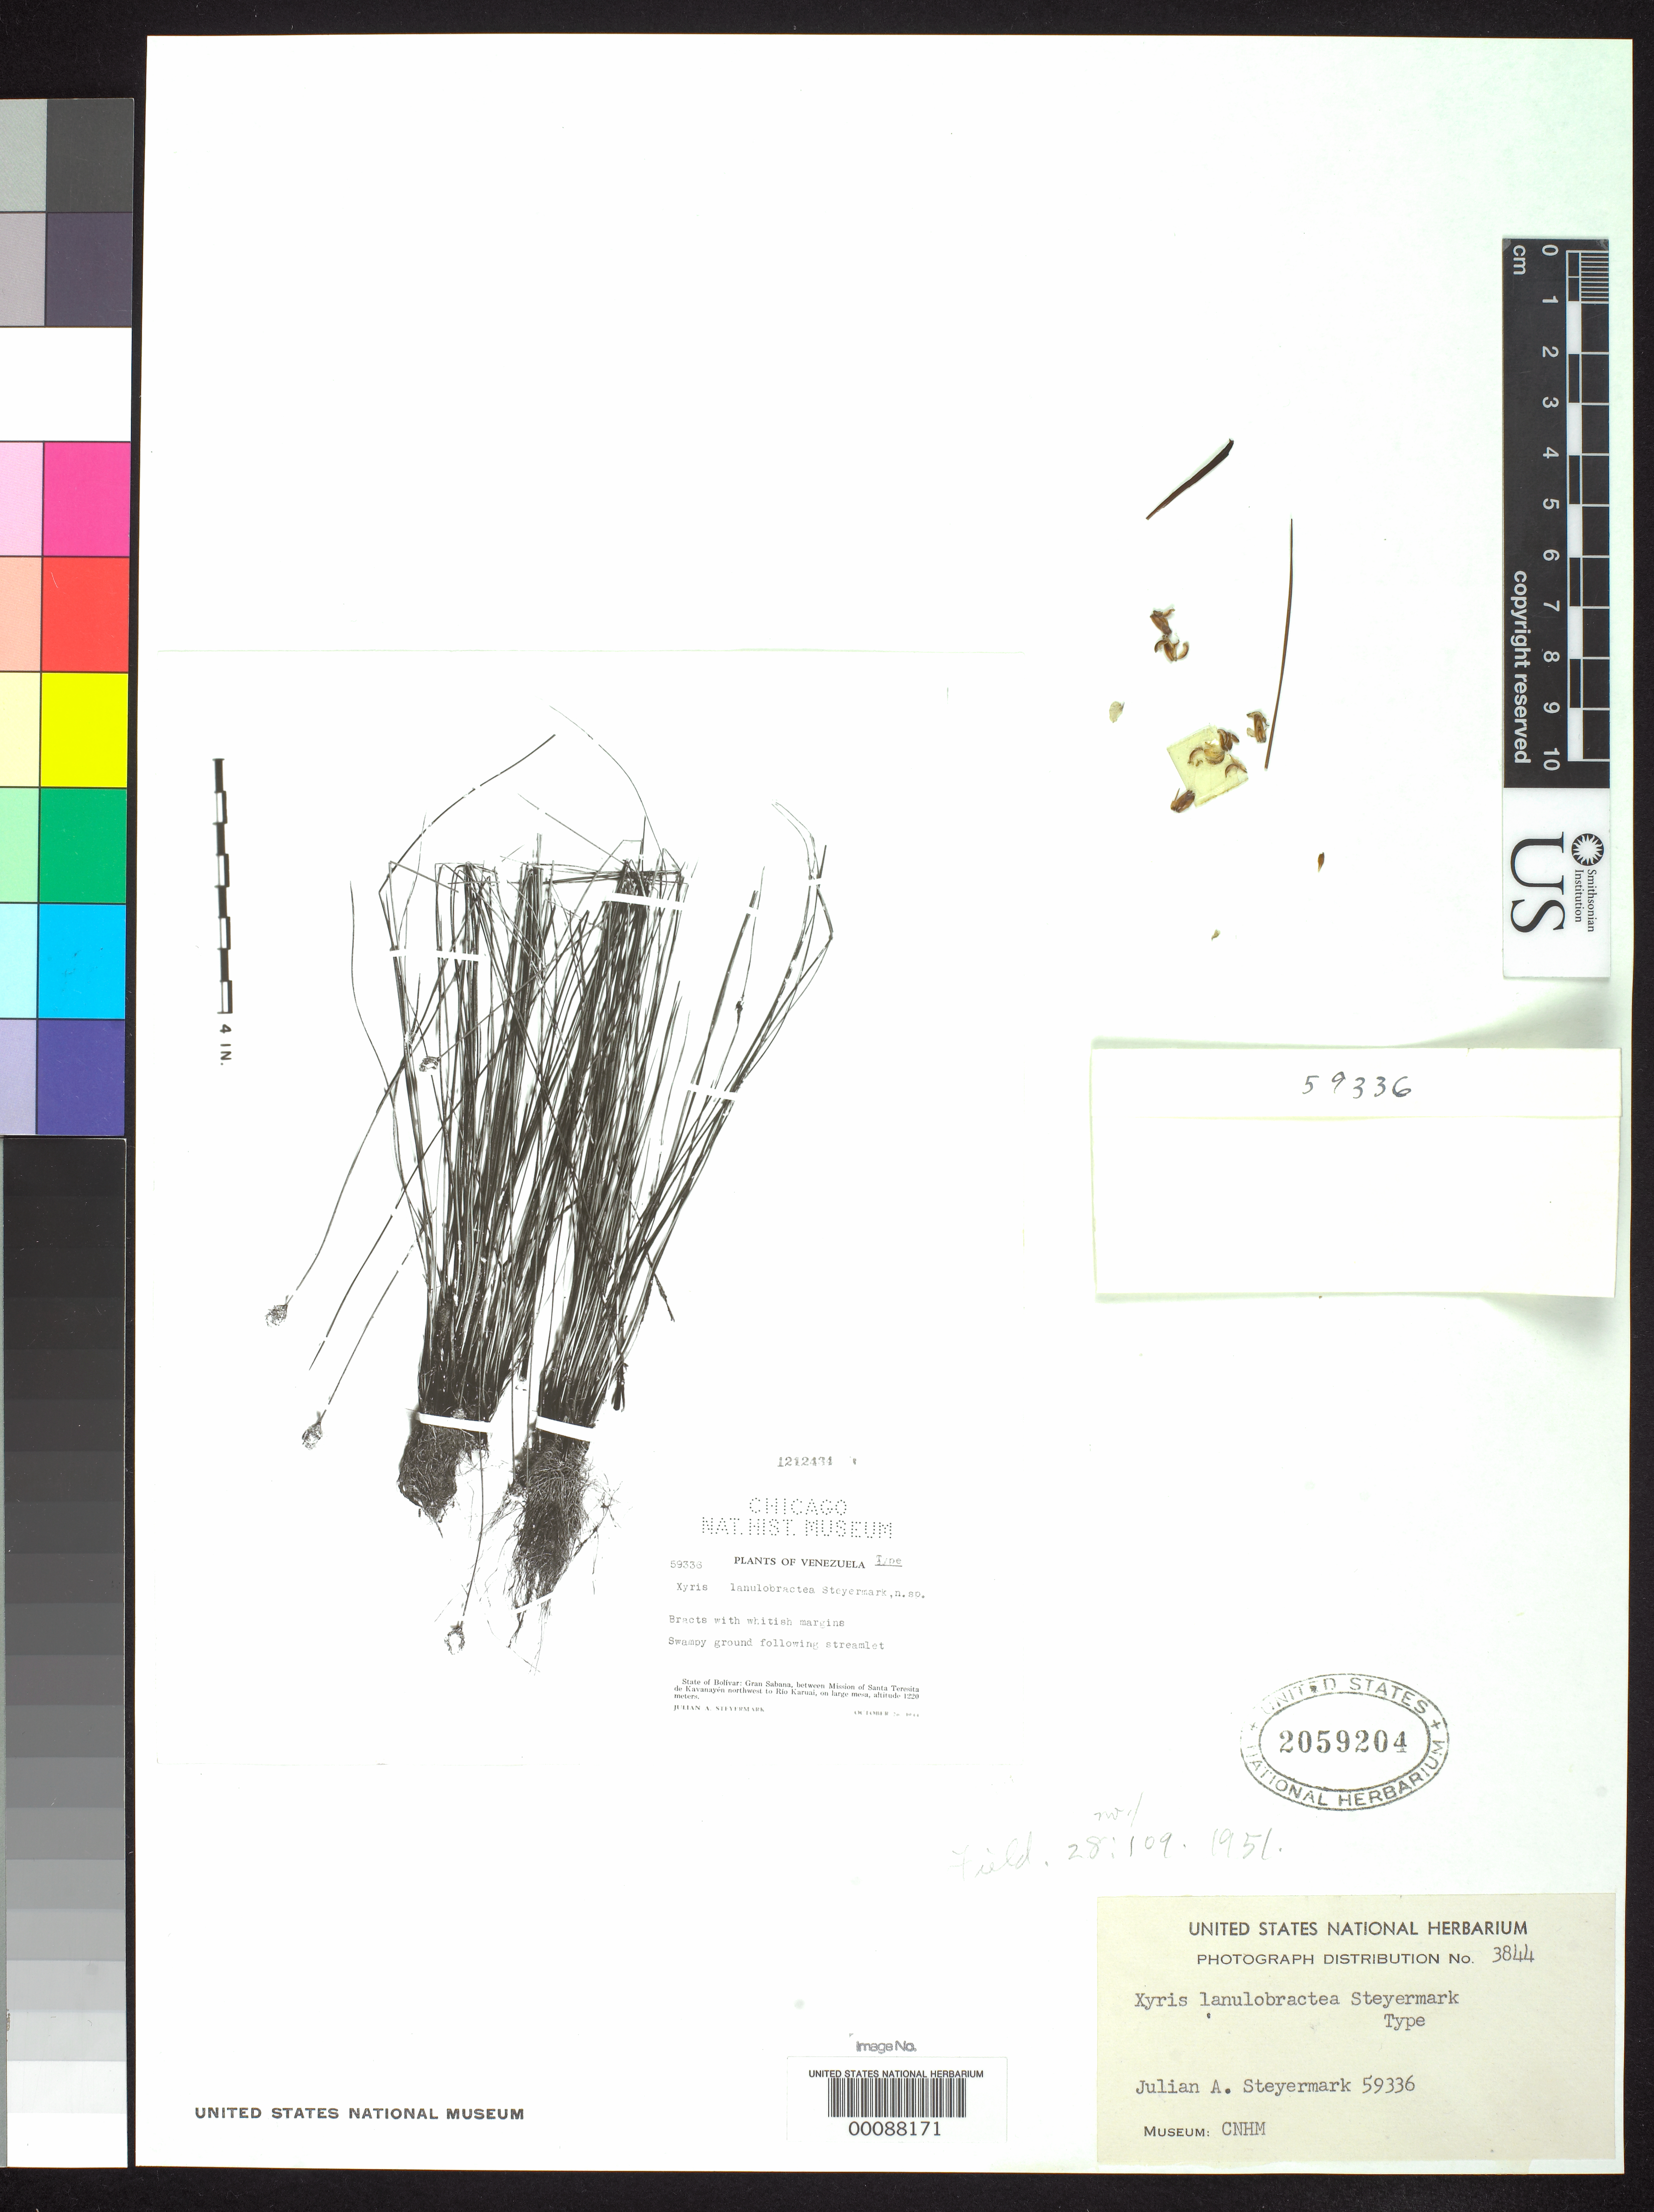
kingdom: Plantae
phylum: Tracheophyta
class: Liliopsida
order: Poales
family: Xyridaceae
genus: Xyris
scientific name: Xyris lanulobractea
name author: Steyerm.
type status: Isotype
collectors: J. Steyermark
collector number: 59336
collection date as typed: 26 Oct 1944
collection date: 1944-10-26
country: Venezuela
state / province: Bolivar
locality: Gran Sabana, between Mission of Santa Teresita de Kavanayen NW of Rio Karuai.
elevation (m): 1220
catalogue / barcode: US 2059204